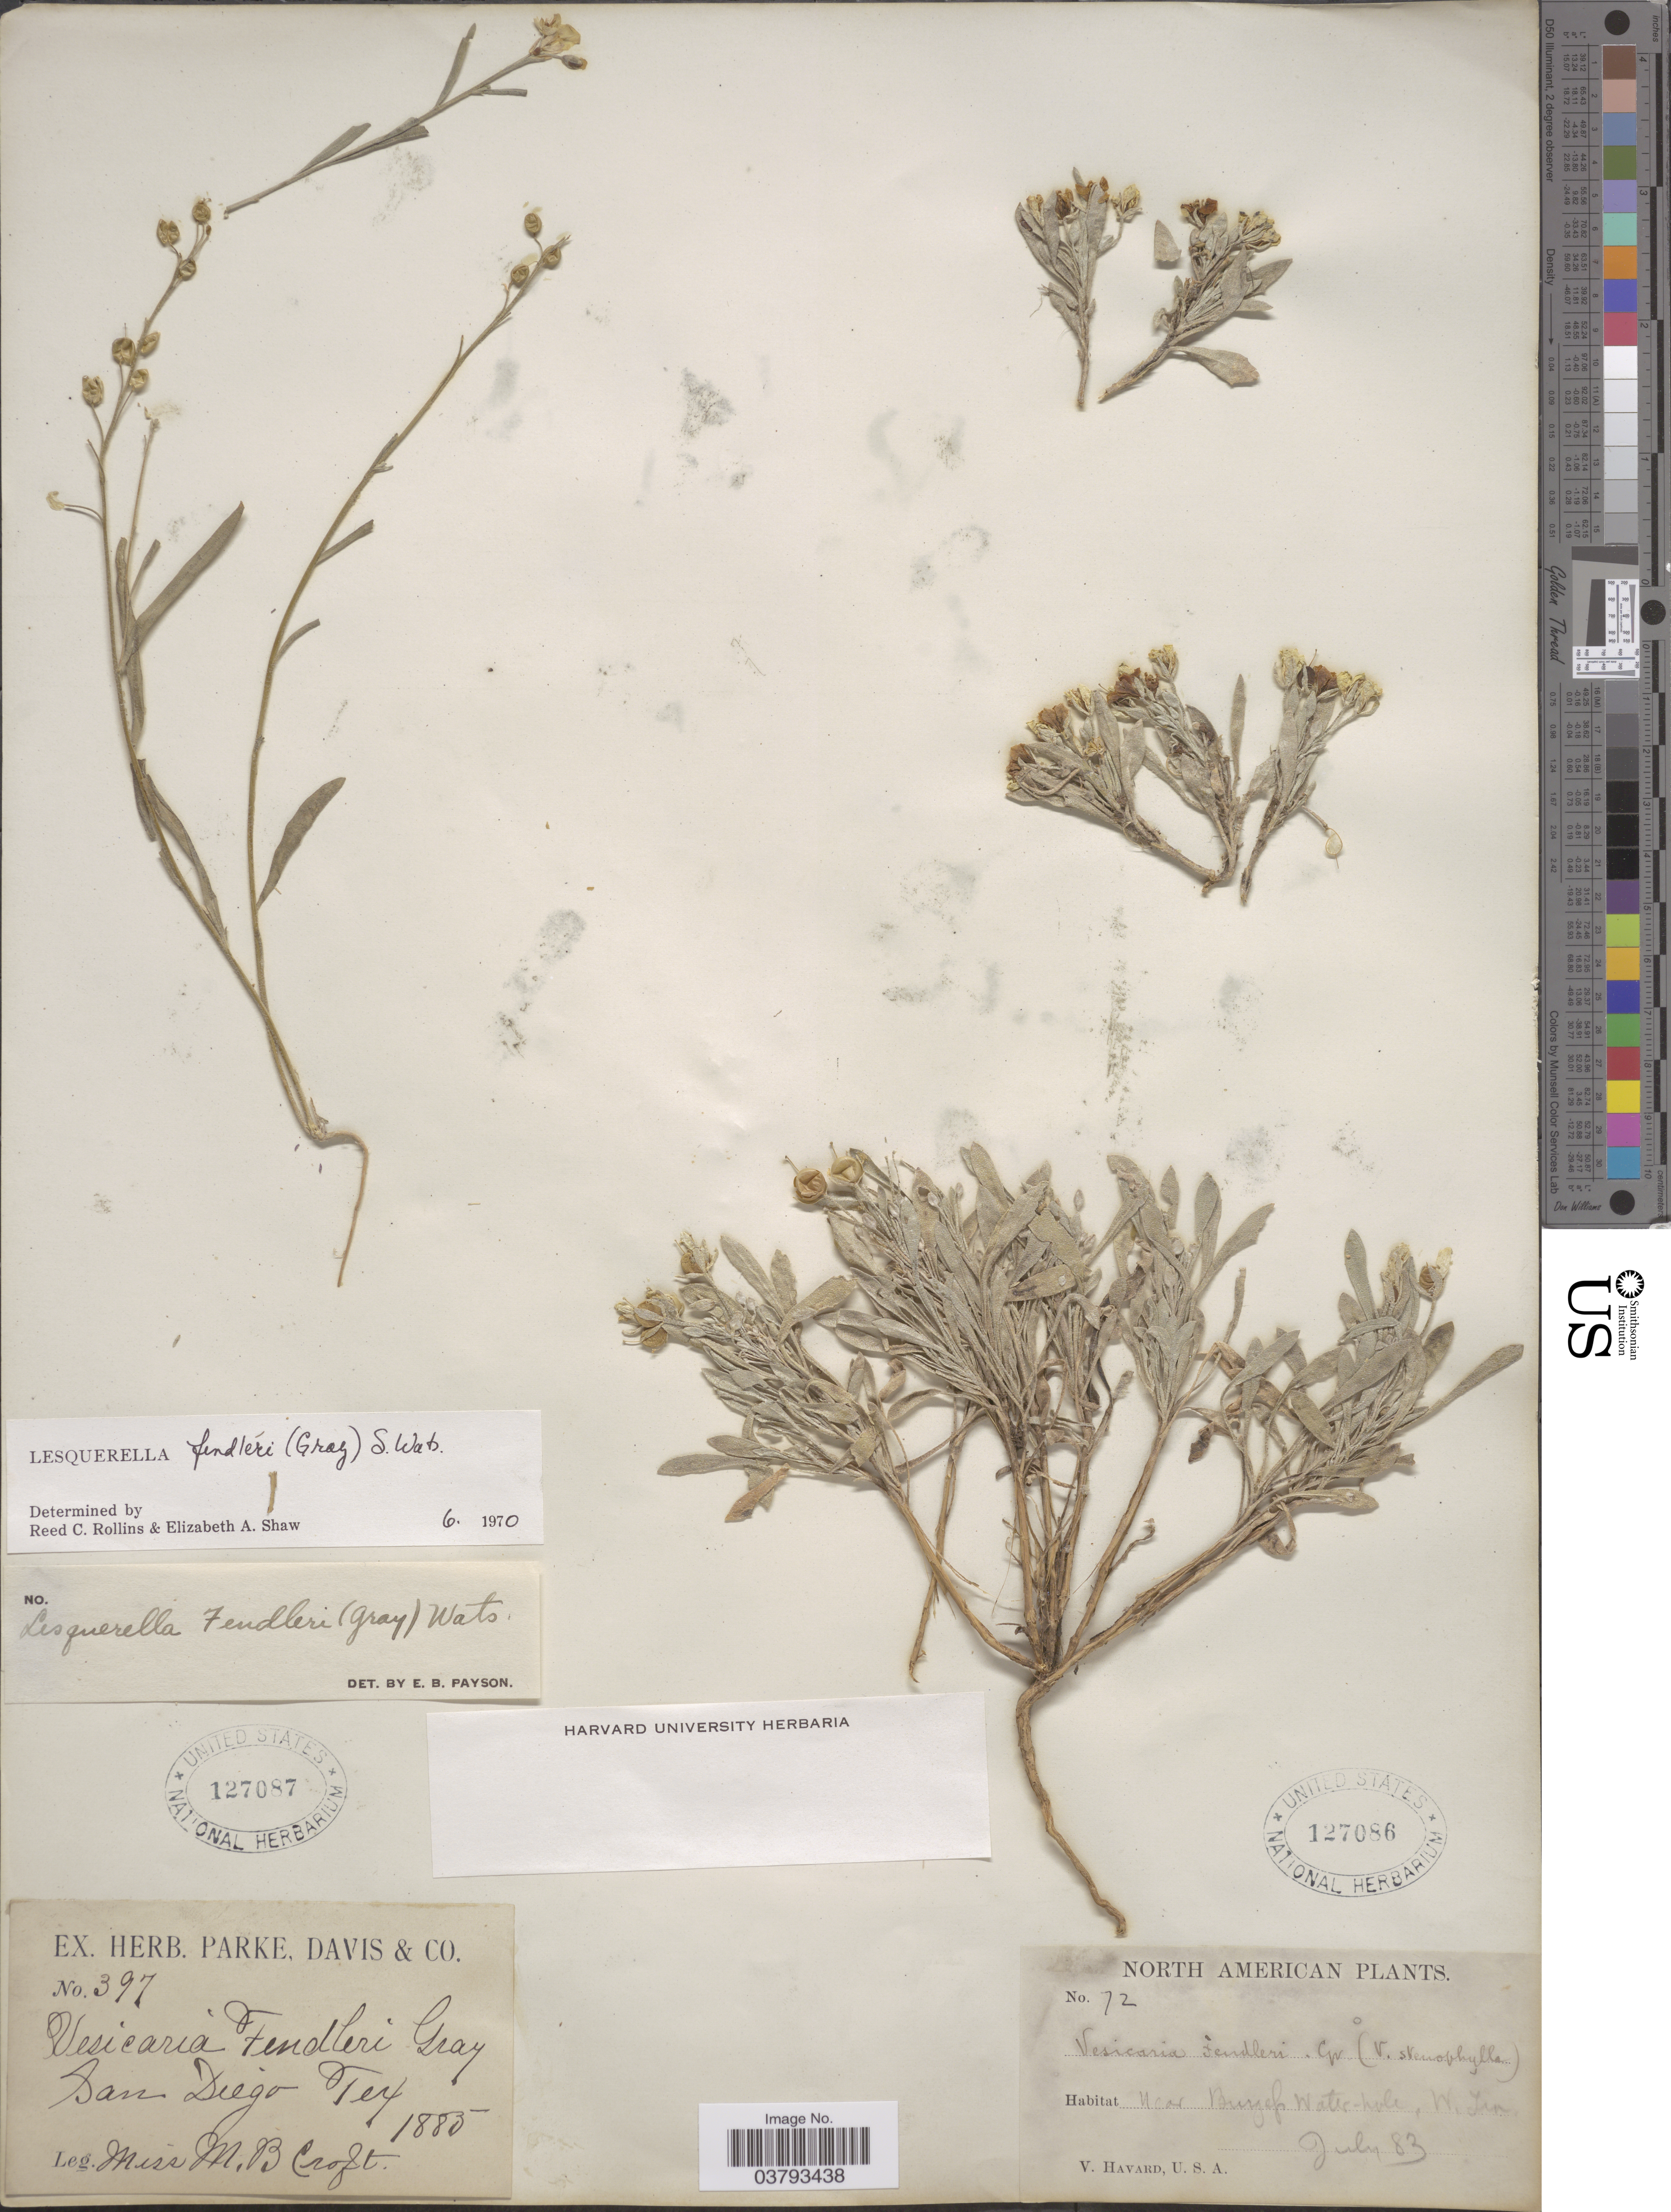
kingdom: Plantae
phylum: Tracheophyta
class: Magnoliopsida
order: Brassicales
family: Brassicaceae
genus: Lesquerella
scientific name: Lesquerella fendleri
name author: (A. Gray) S. Watson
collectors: M. Croft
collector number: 397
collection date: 1885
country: United States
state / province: Texas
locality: San Diego Tex.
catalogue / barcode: US 127087-2